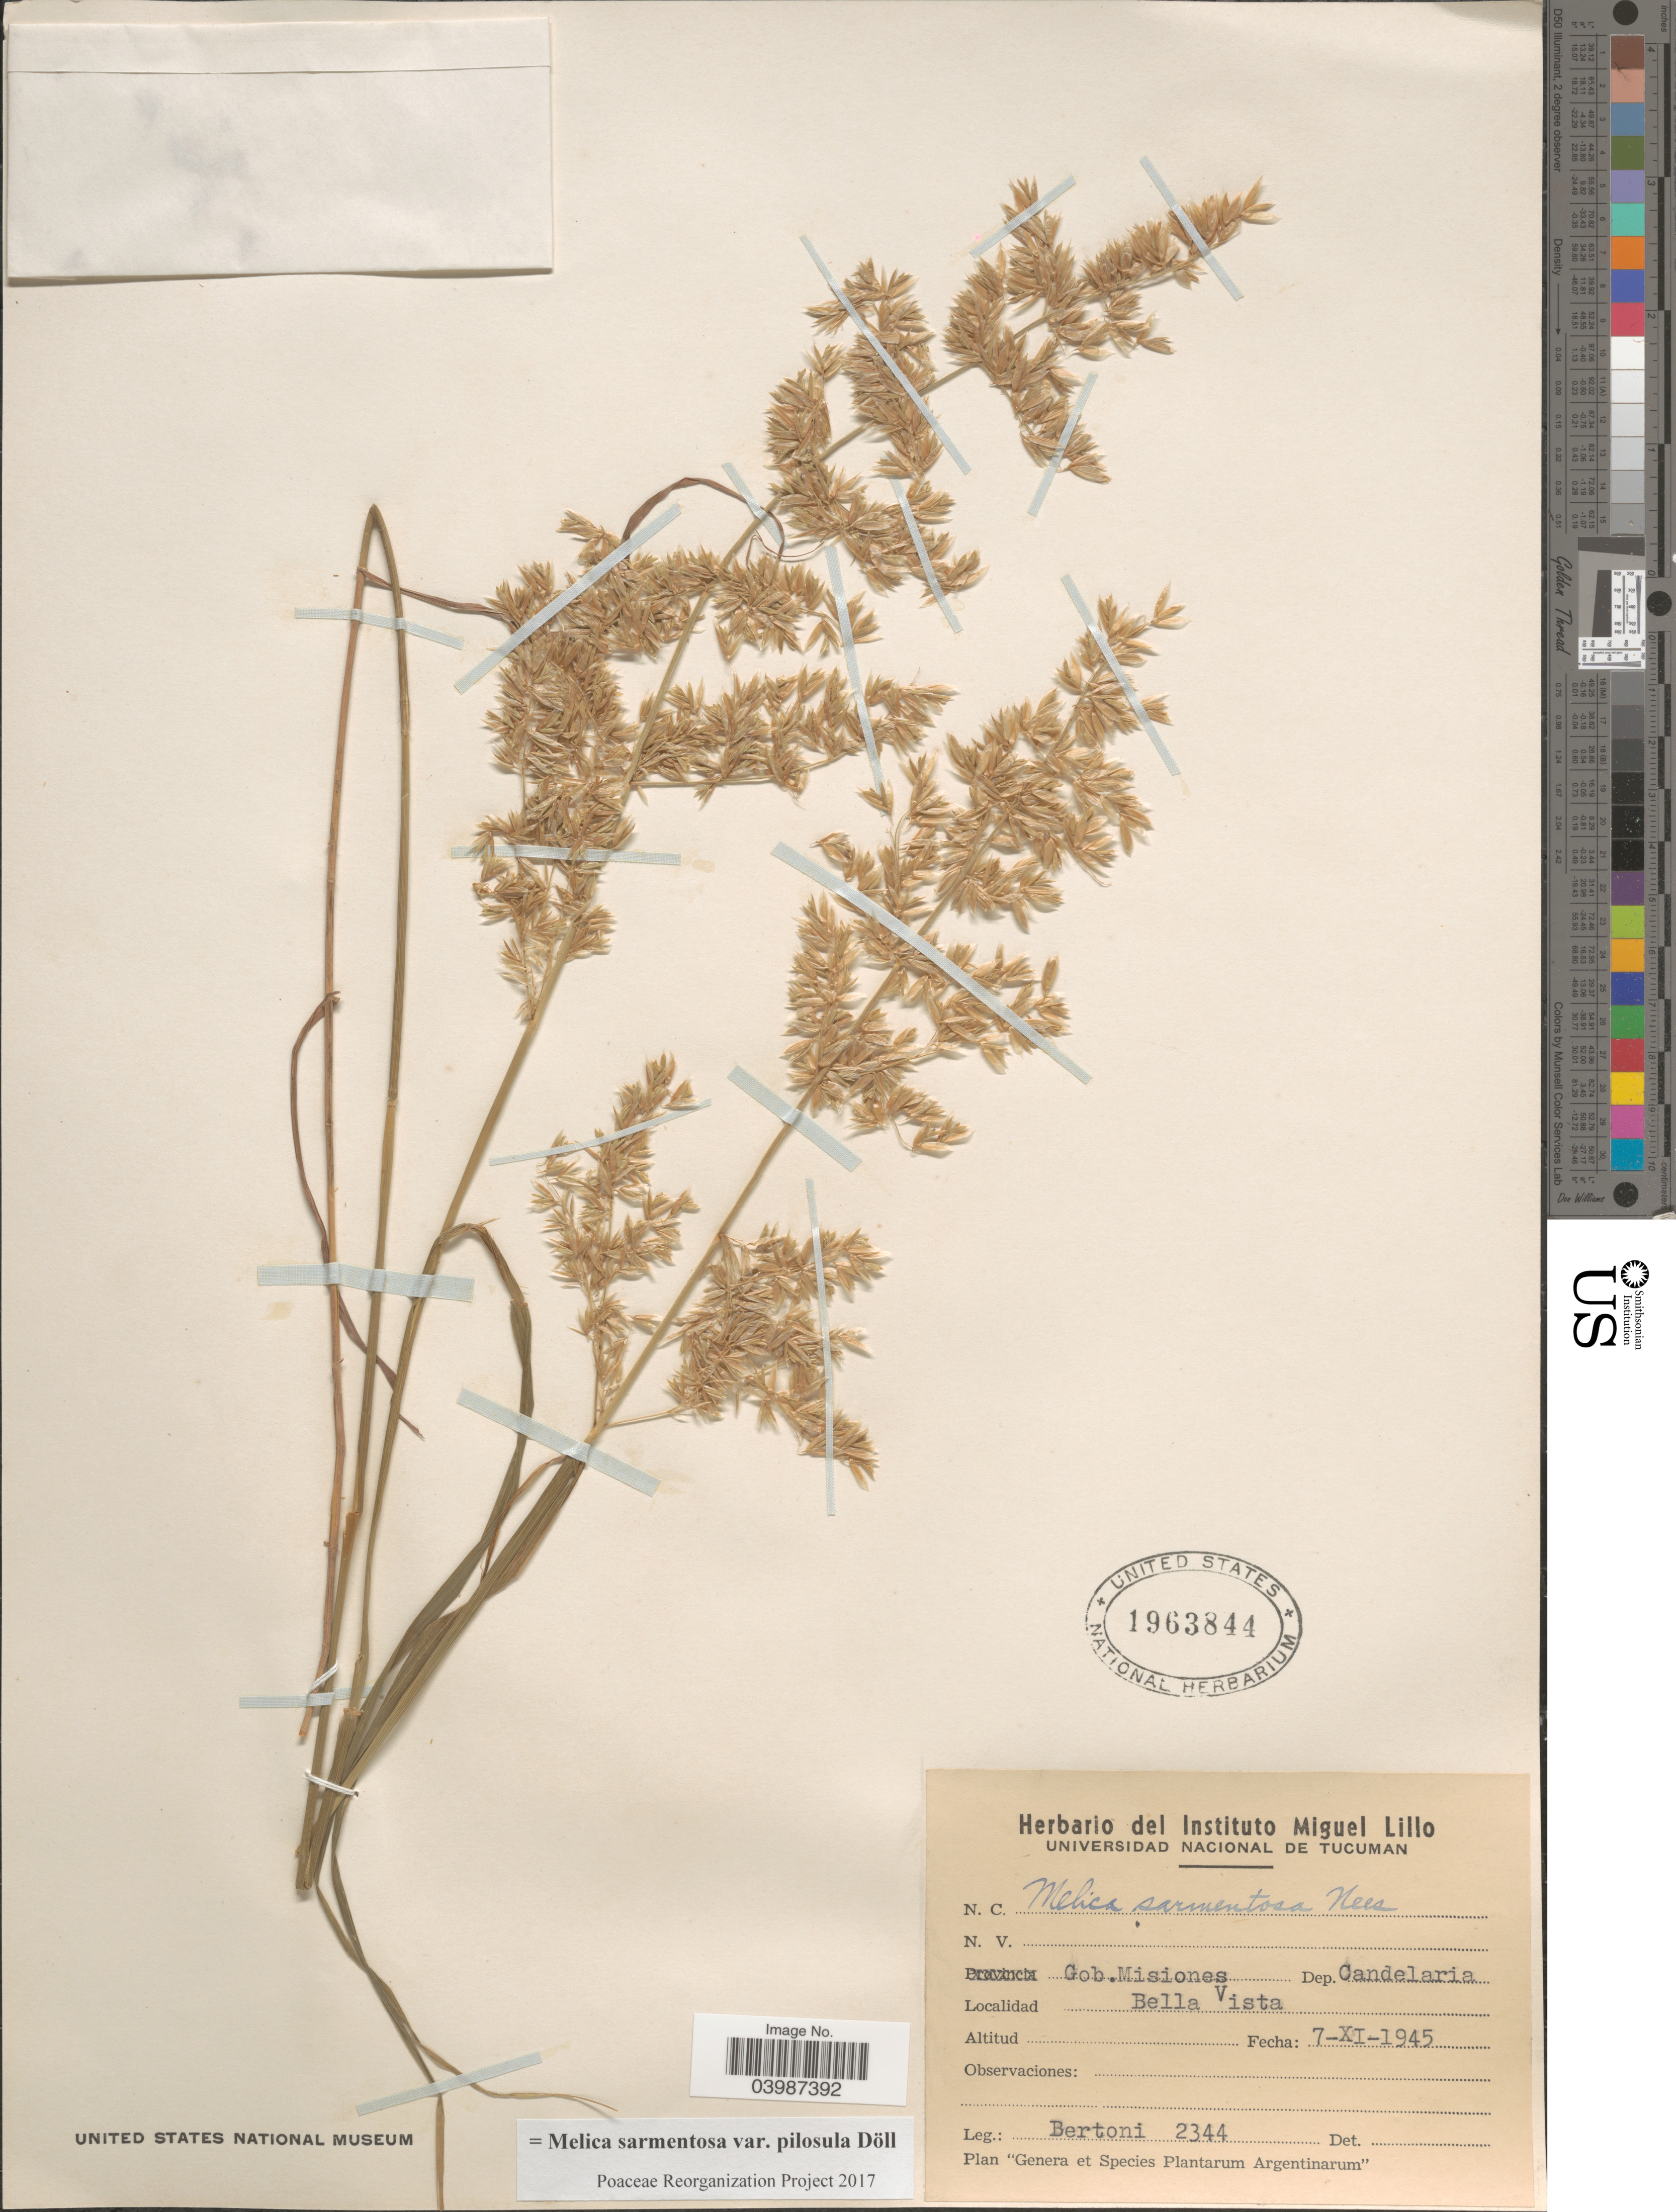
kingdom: Plantae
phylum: Tracheophyta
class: Liliopsida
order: Poales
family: Poaceae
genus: Melica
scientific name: Melica sarmentosa var. pilosula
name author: Döll in Mart.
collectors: -- Bertoni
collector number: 2344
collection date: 1945-11-07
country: Argentina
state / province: Misiones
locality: Gob. Misiones. Dep Candelaria. Bella Vista.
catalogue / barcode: US 1963844